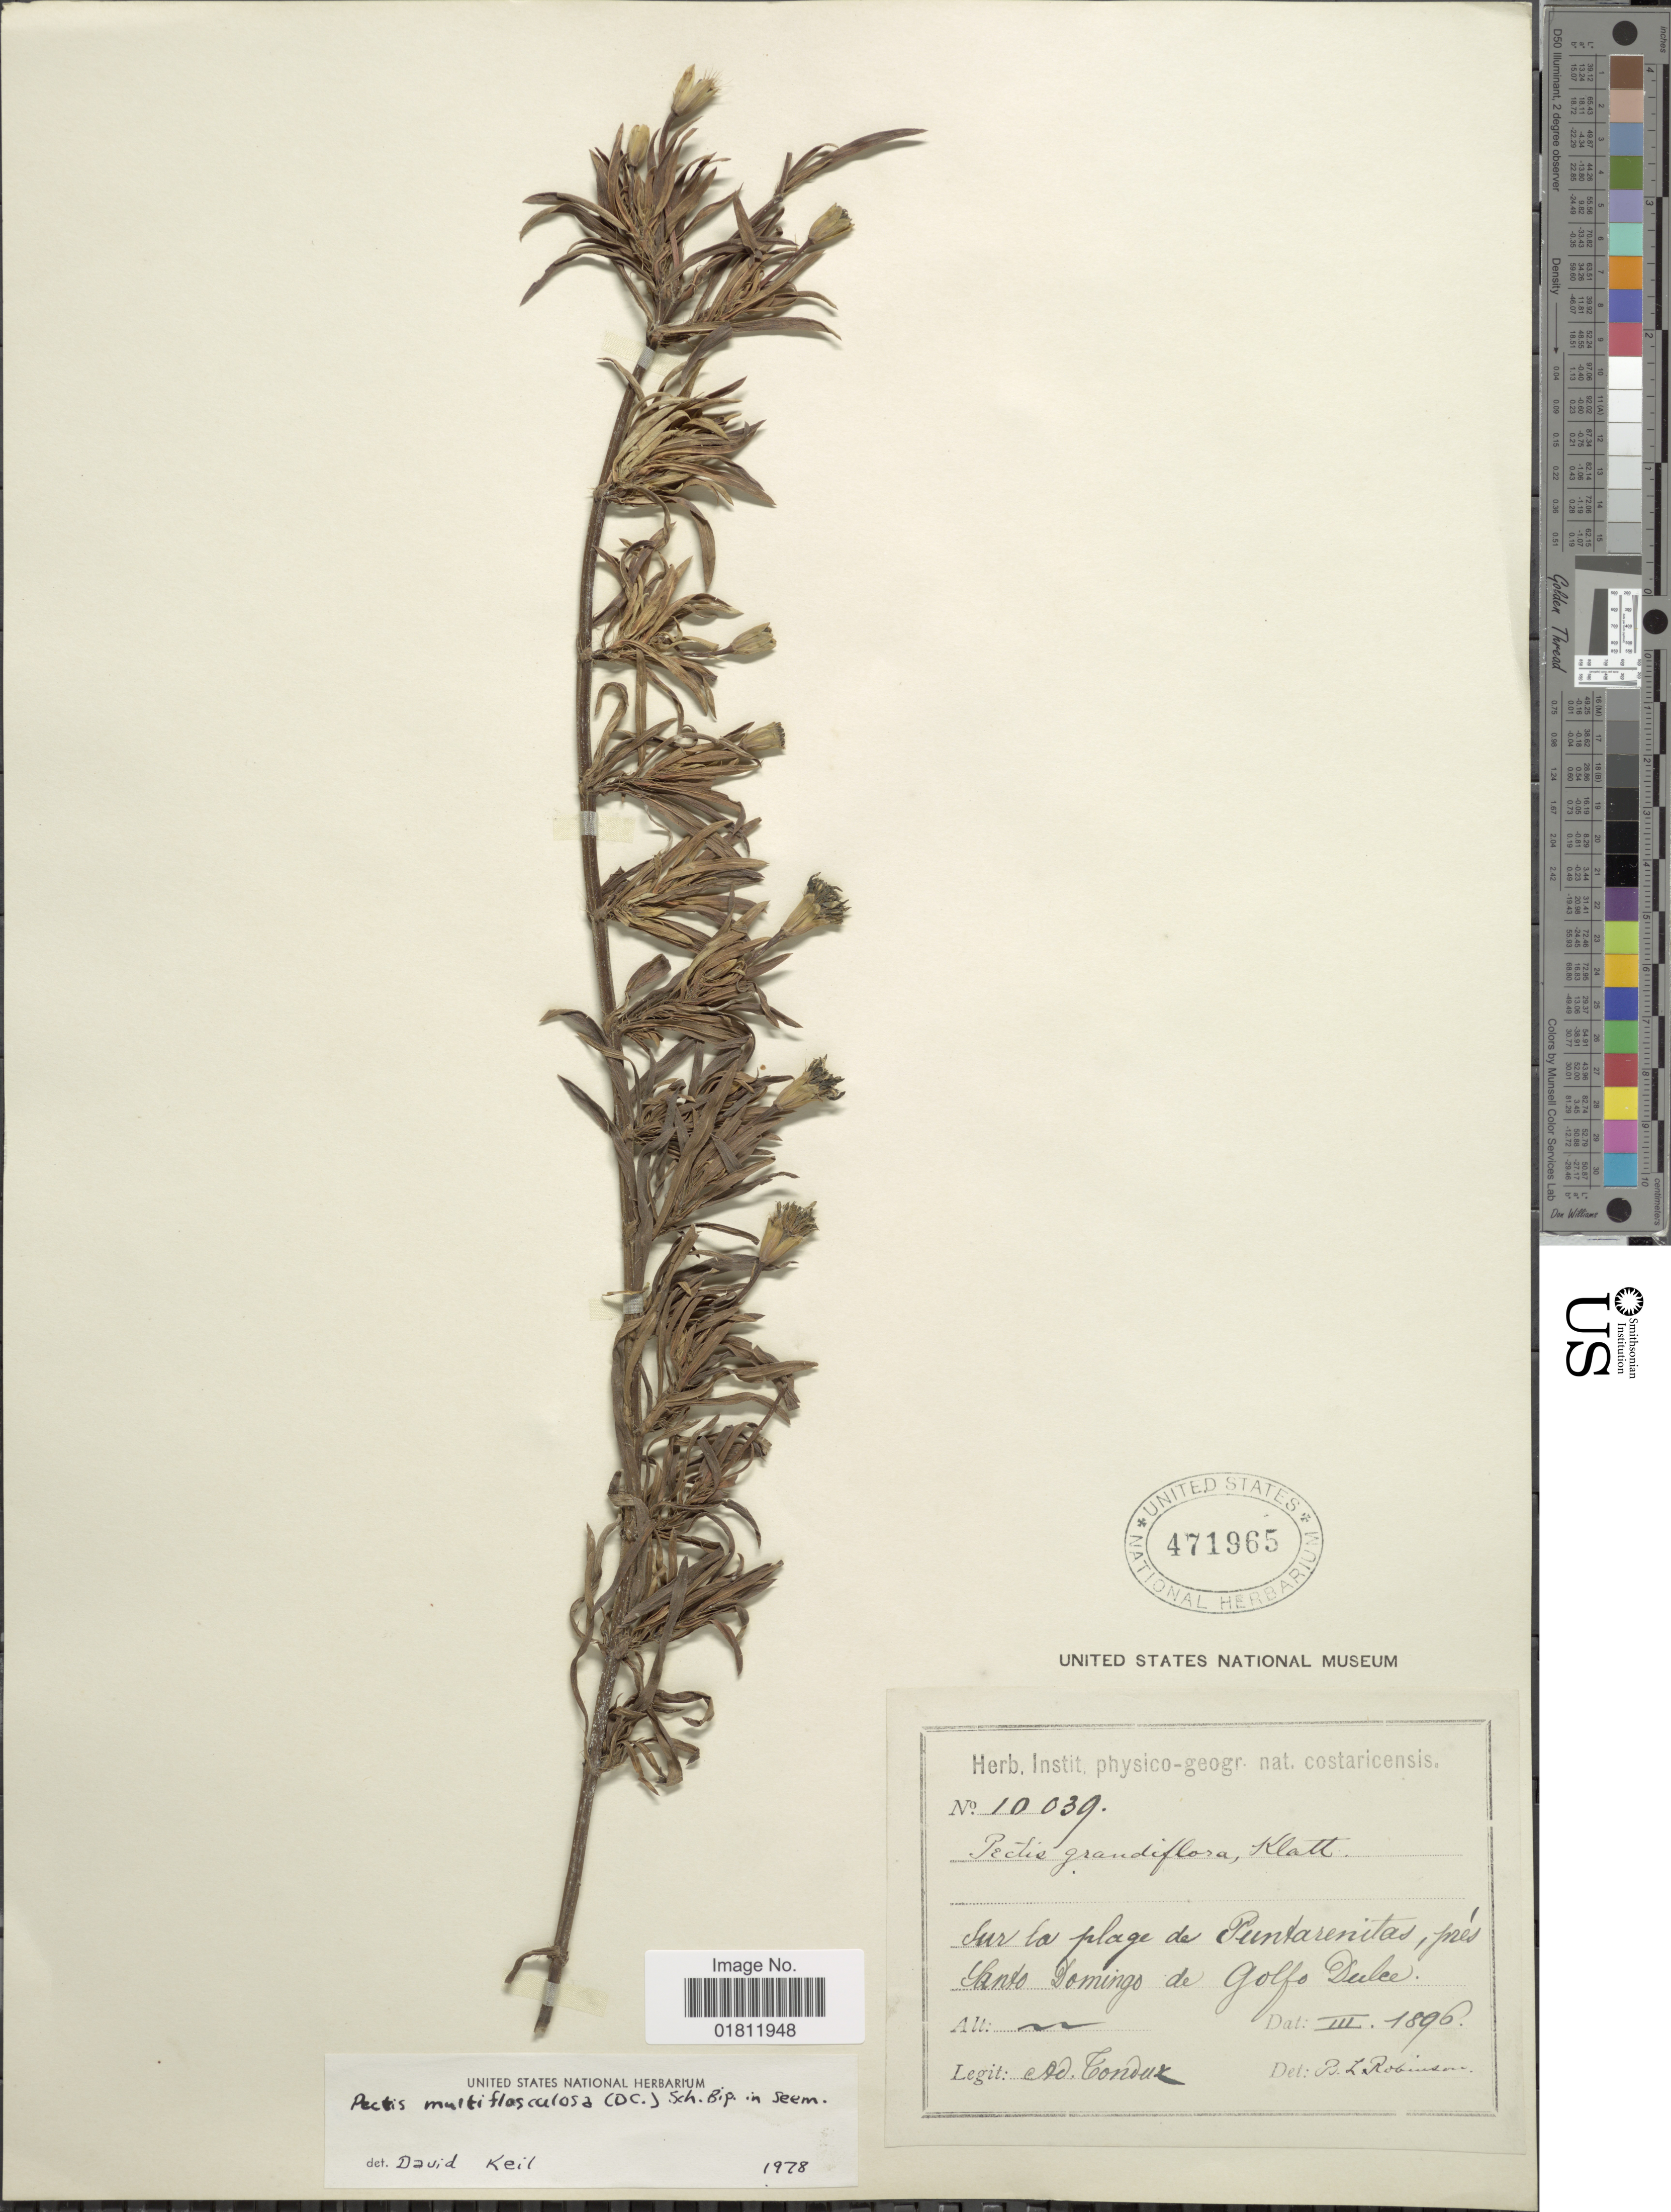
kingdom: Plantae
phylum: Tracheophyta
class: Magnoliopsida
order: Asterales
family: Asteraceae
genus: Pectis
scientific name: Pectis multiflosculosa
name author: (DC.) Sch. Bip.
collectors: A. Tonduz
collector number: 10039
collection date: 1896-03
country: Costa Rica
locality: Sur la plafe de Puntarenita, pres Santo Domingo de Golfo Dulce.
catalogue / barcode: US 471965